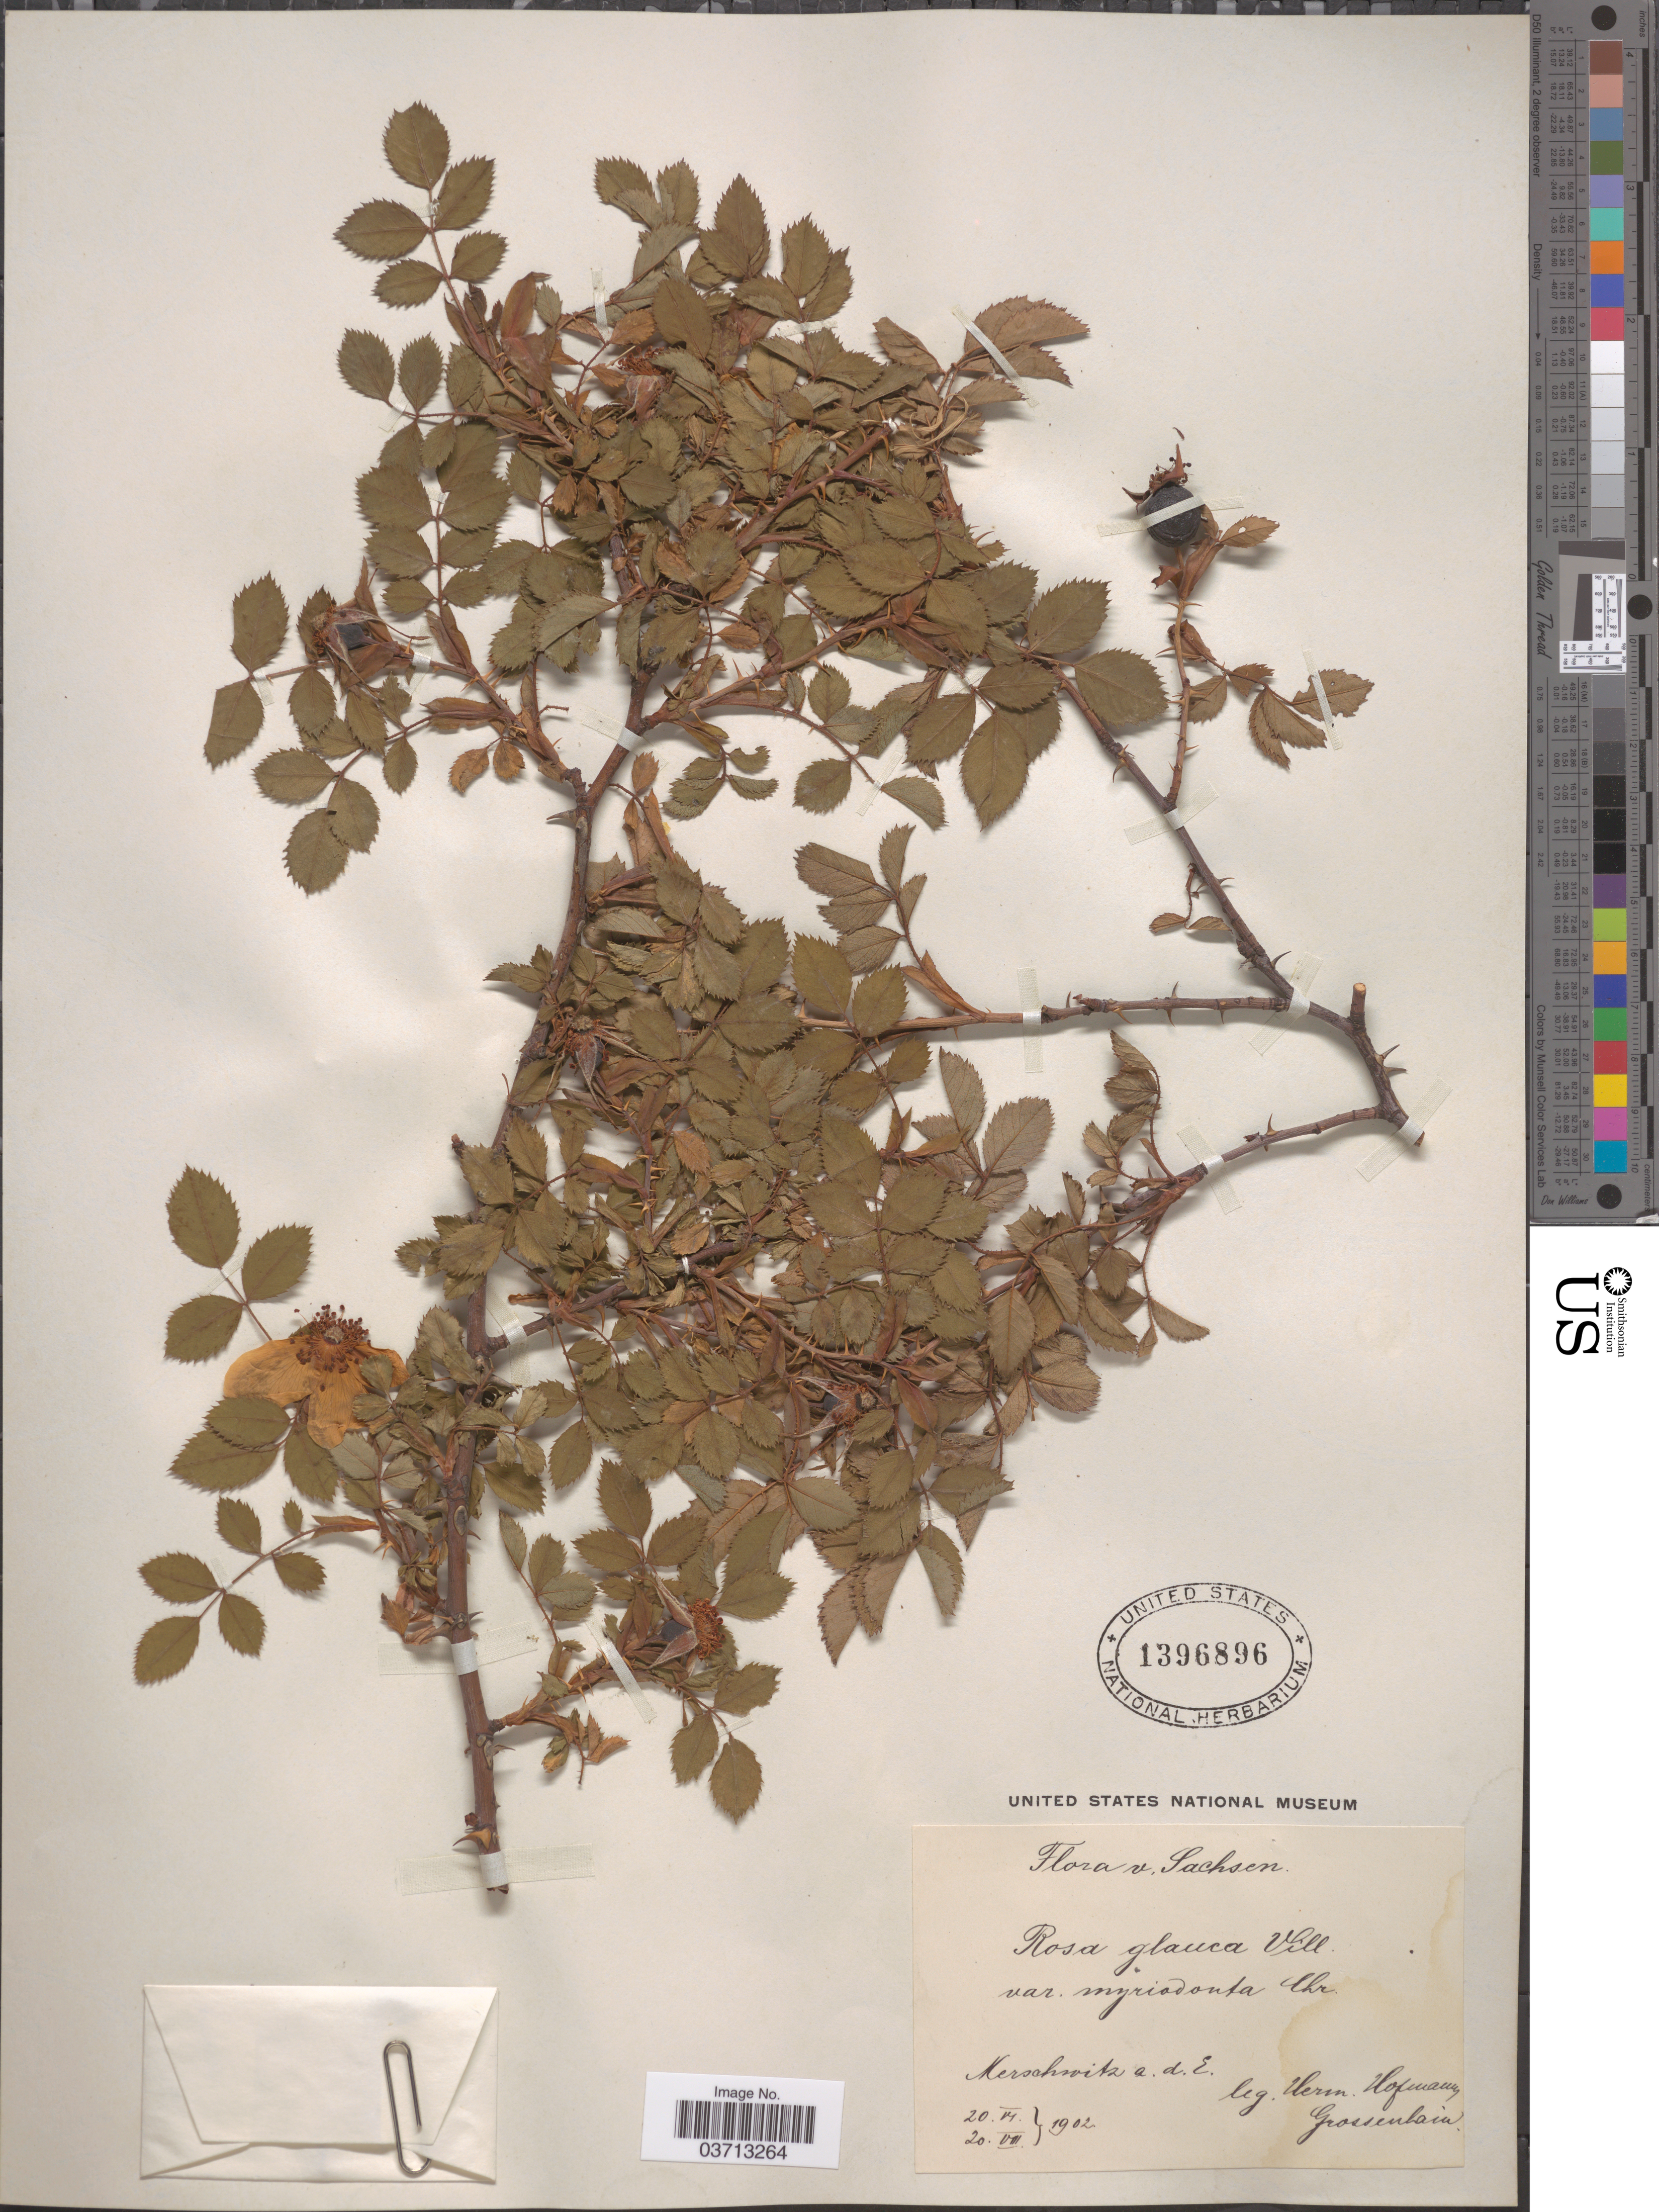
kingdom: Plantae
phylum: Tracheophyta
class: Magnoliopsida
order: Rosales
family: Rosaceae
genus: Rosa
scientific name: Rosa glauca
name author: Pourr.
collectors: H. Hofmann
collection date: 1902-06-20/1902-08-20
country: Germany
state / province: Sachsen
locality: Merschwitz.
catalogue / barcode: US 1396896